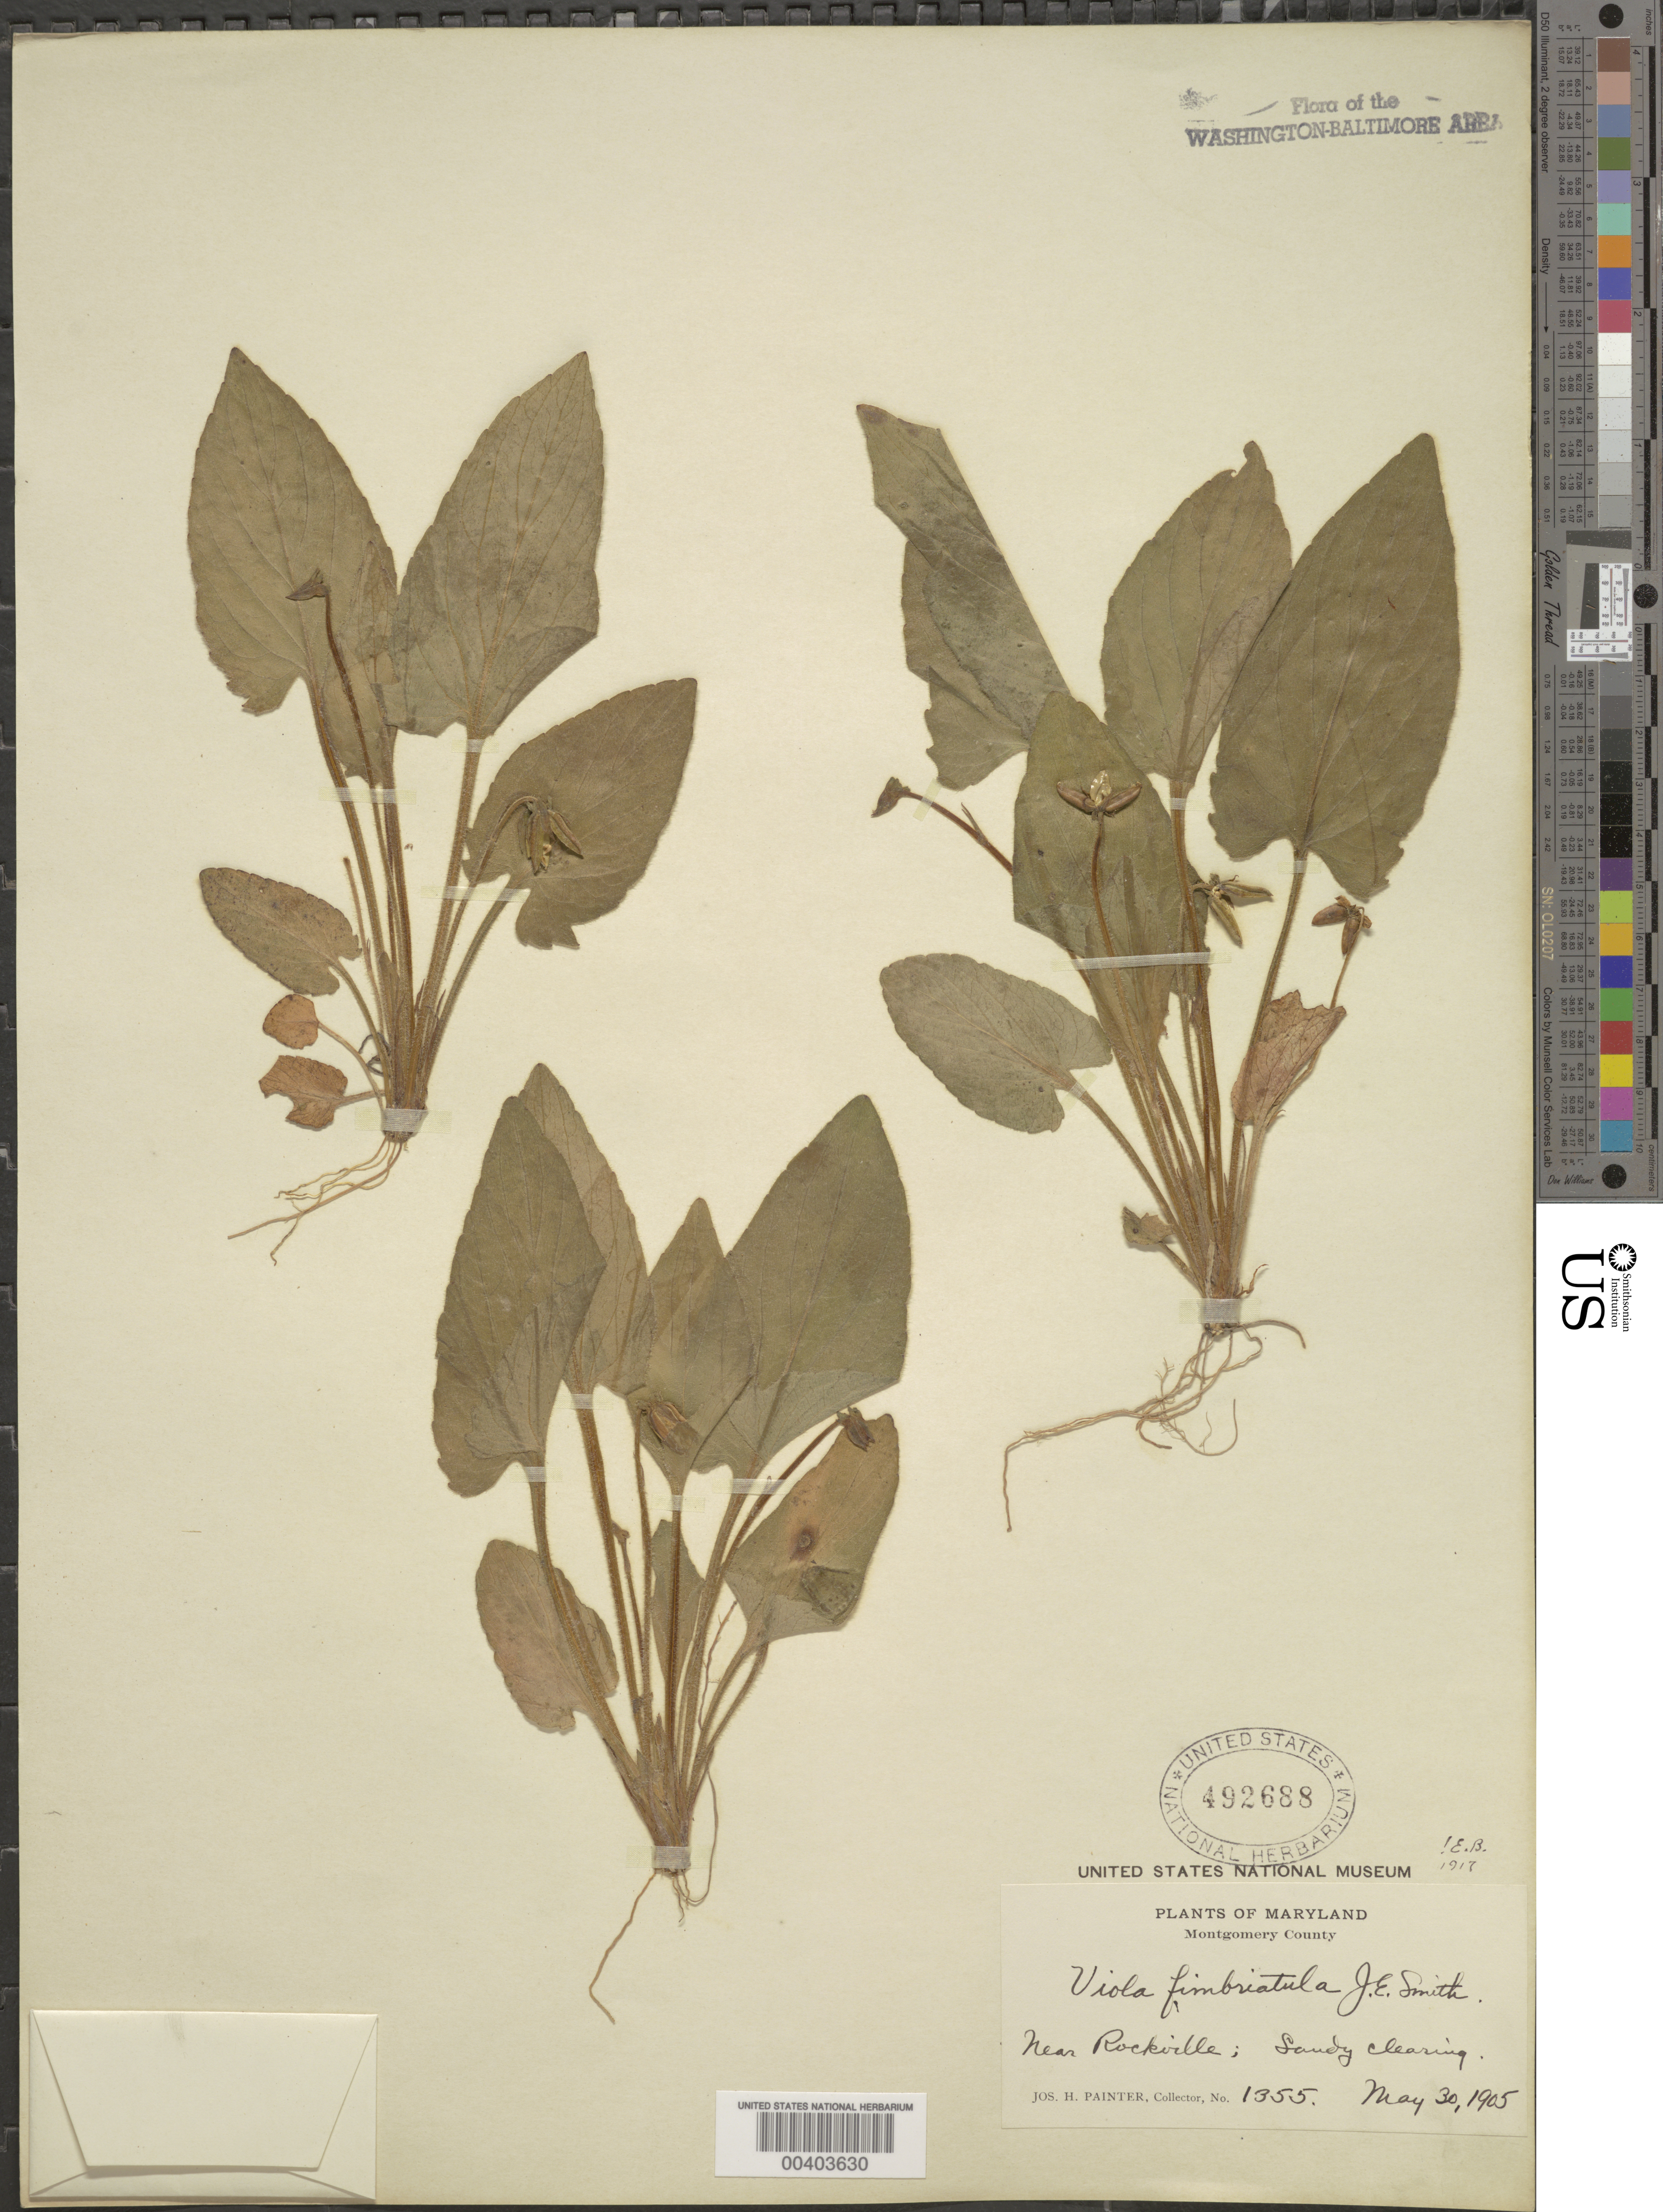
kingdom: Plantae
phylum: Tracheophyta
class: Magnoliopsida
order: Malpighiales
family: Violaceae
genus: Viola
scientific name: Viola sagittata var. ovata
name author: (Nutt.) Torr. & A. Gray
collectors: J. H. Painter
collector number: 1355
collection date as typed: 30 May 1905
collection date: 1905-05-30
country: United States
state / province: Maryland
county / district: Montgomery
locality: Rockville vicinity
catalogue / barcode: US 492688